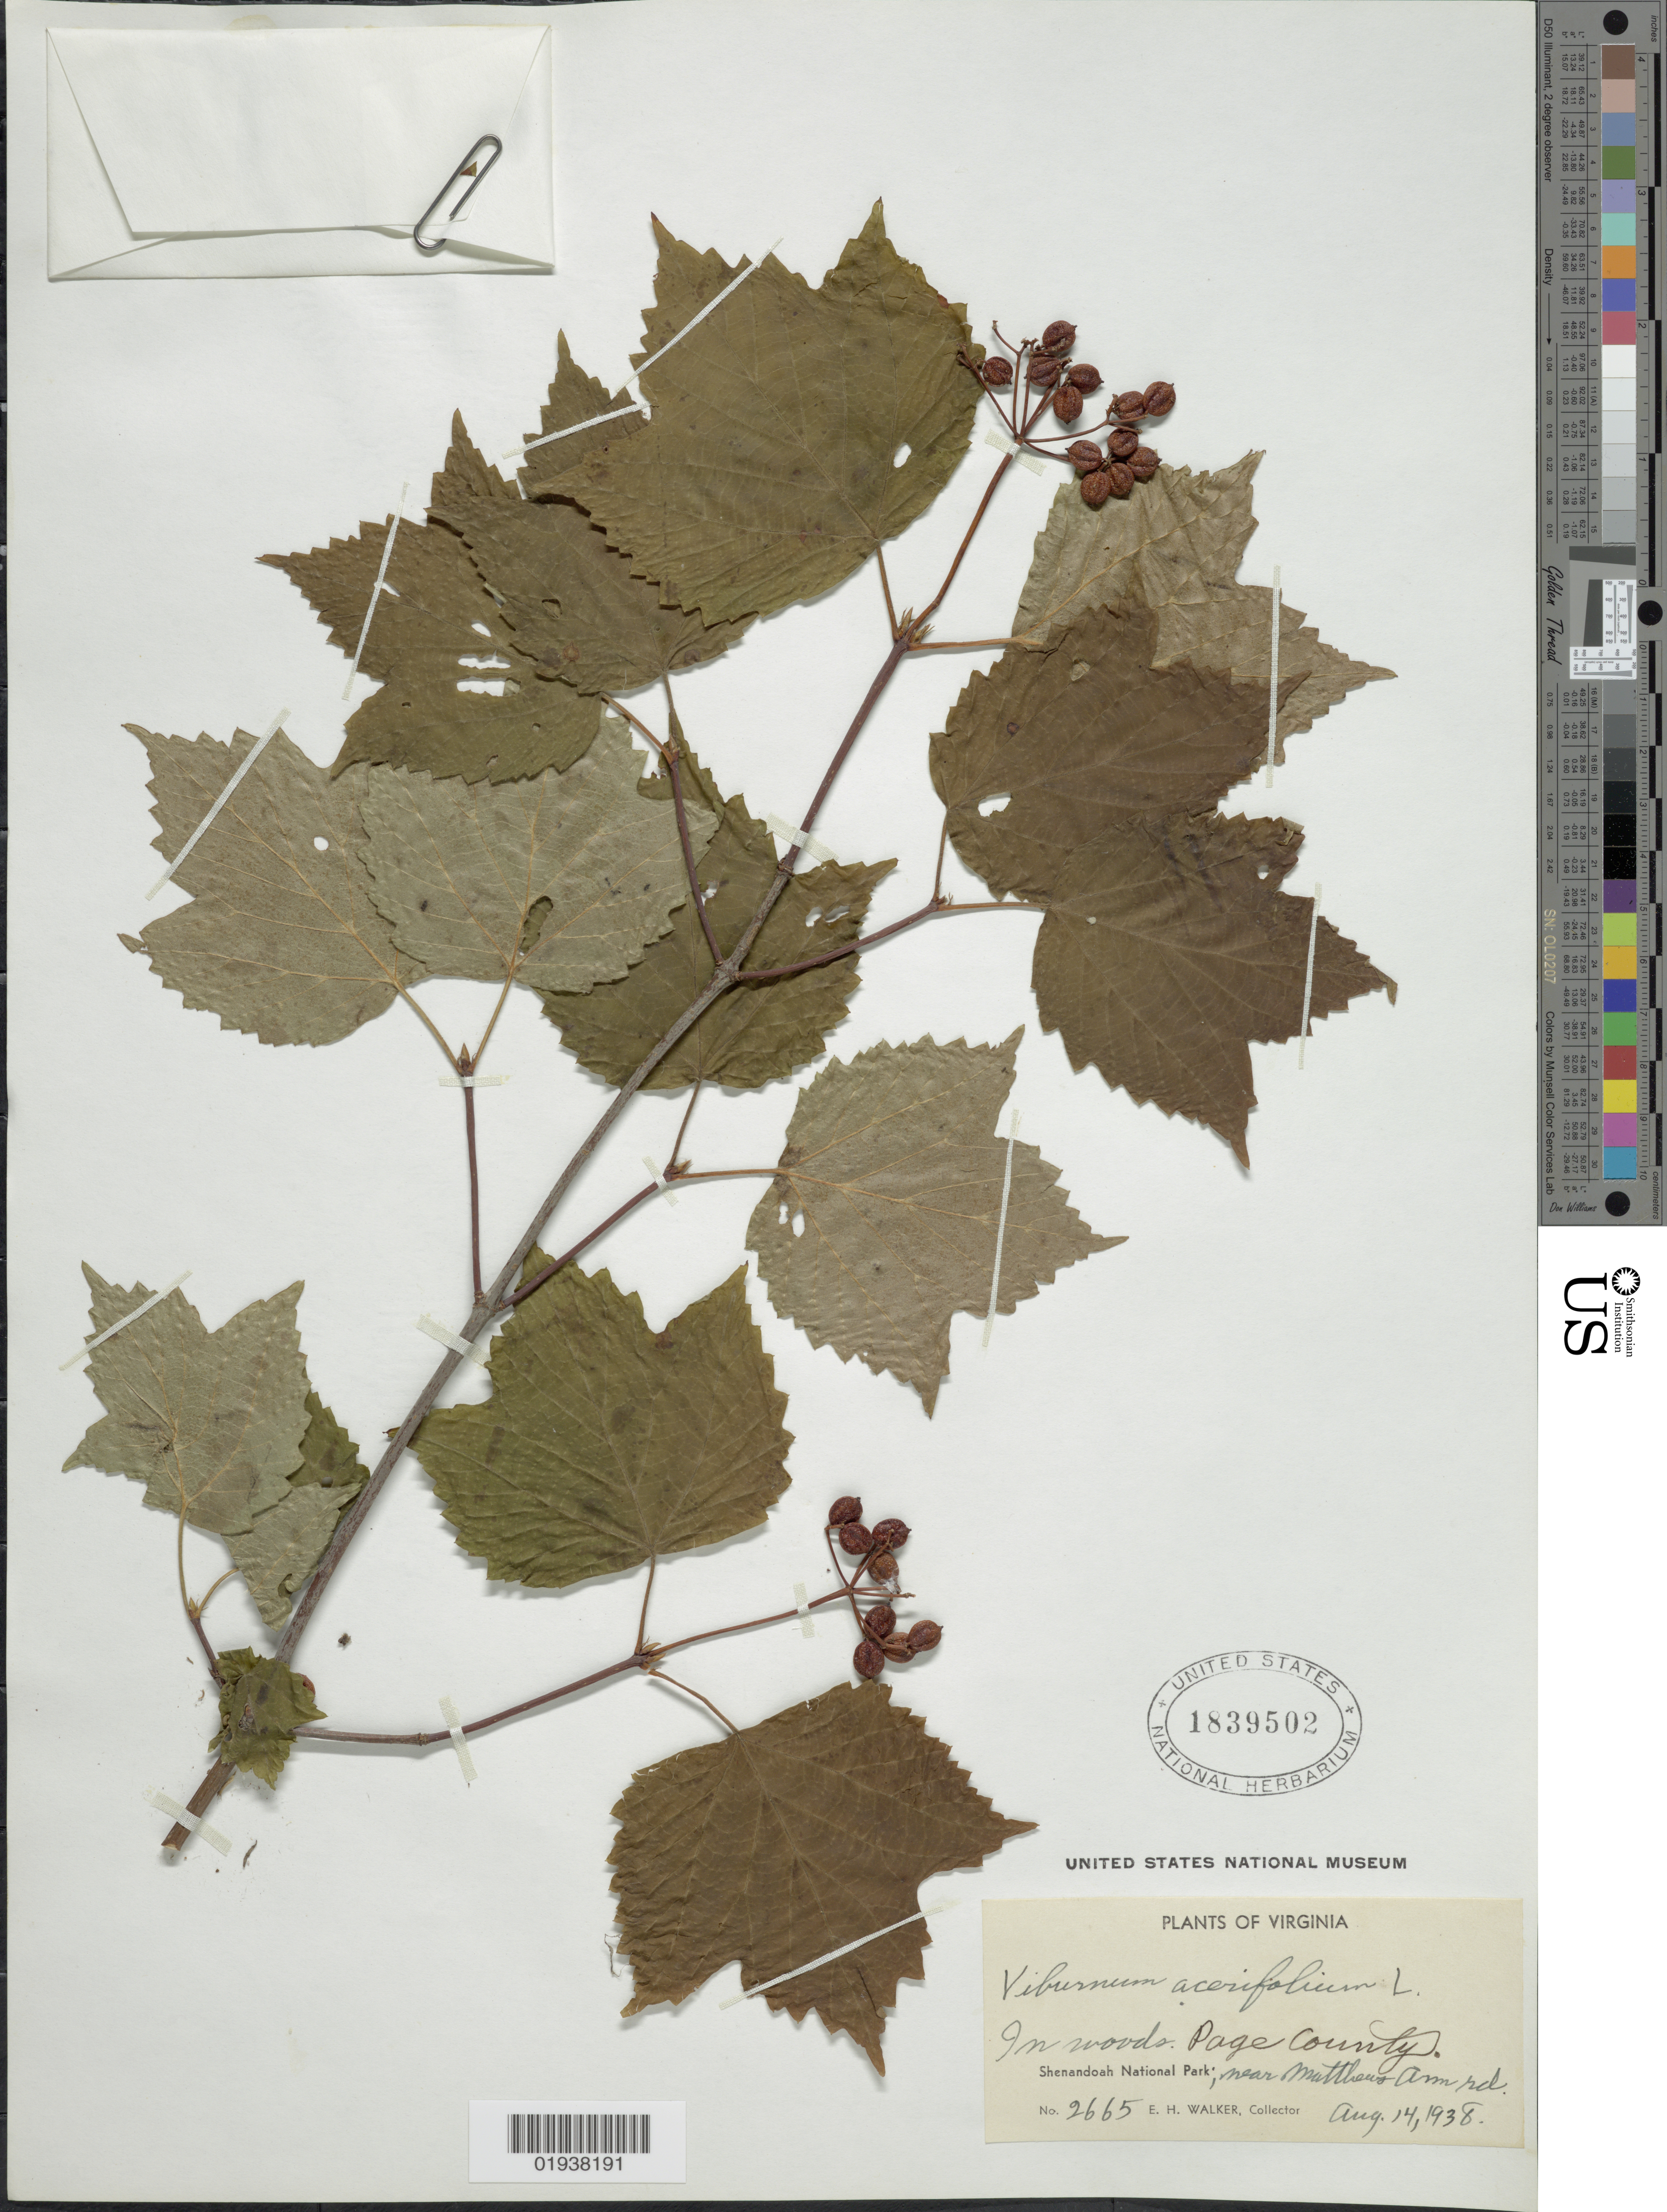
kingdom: Plantae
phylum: Tracheophyta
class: Magnoliopsida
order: Dipsacales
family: Viburnaceae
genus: Viburnum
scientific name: Viburnum acerifolium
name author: L.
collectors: E. H. Walker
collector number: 2665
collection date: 1938-08-14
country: United States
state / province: Virginia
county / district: Page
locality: Shenandoah National Park; near Matthews Am rd.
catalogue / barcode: US 1839502